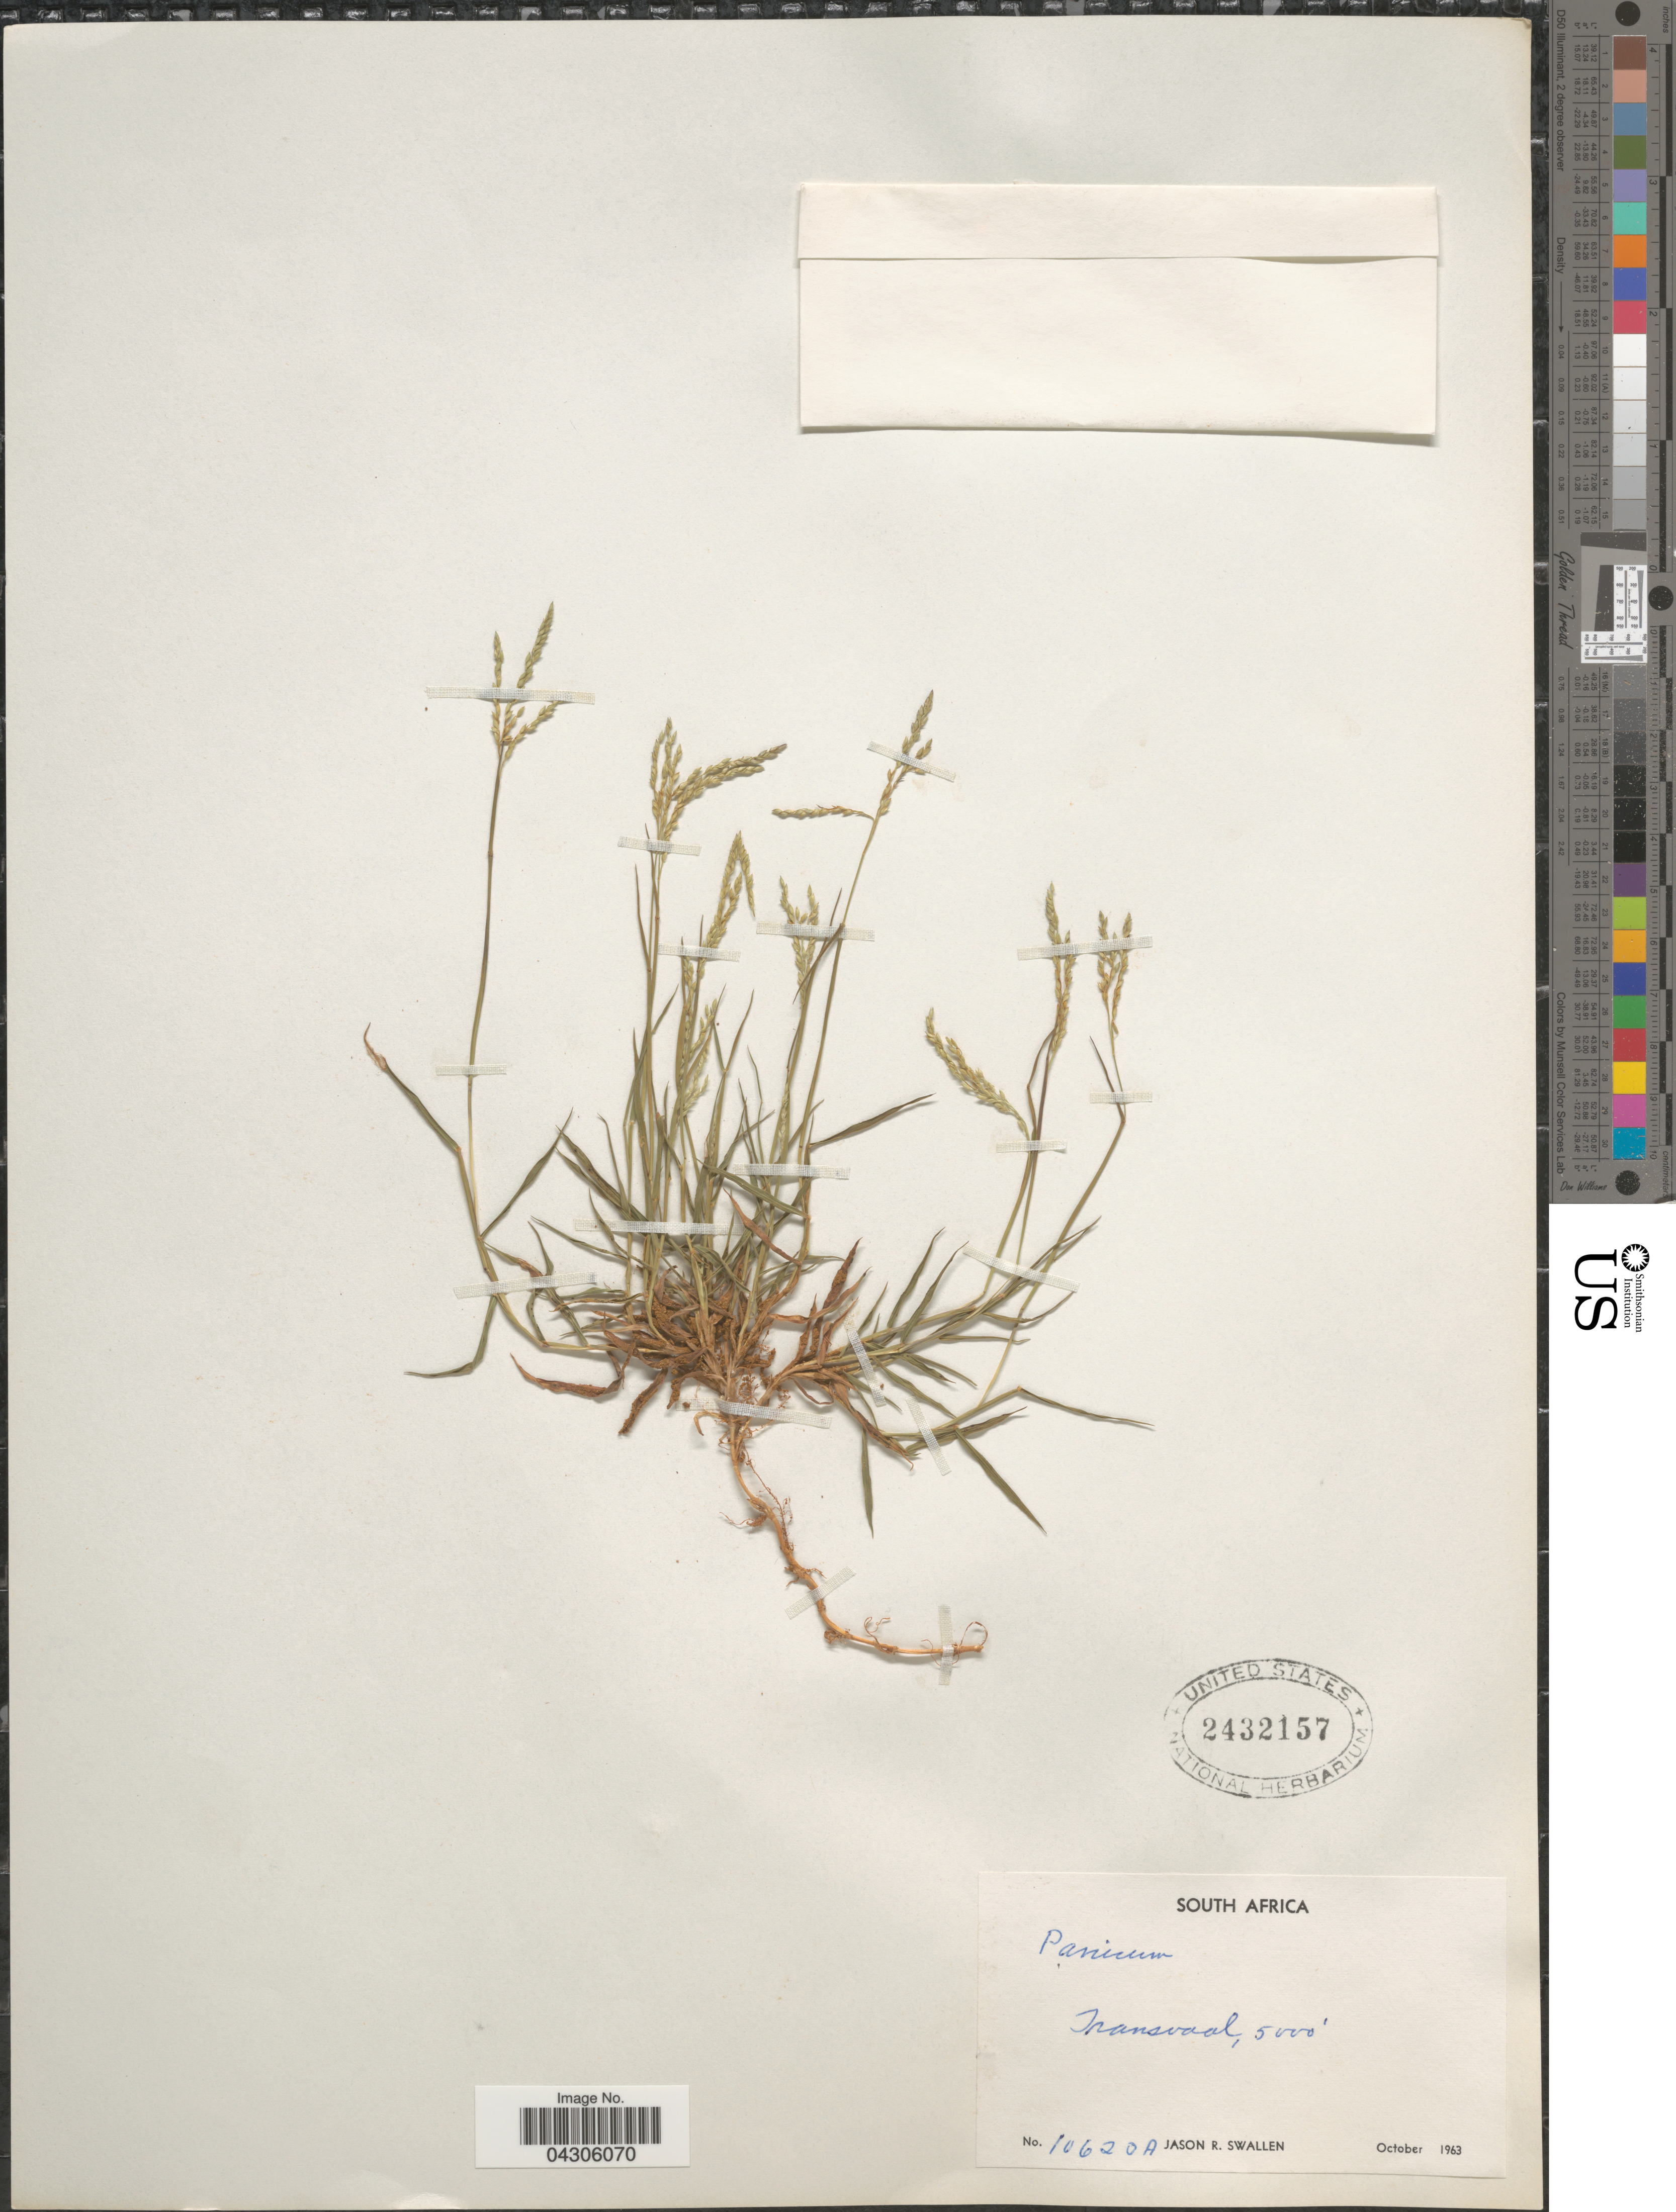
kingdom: Plantae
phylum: Tracheophyta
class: Liliopsida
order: Poales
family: Poaceae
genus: Digitaria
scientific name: Digitaria sp.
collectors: J. R. Swallen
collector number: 10620A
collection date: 1963-10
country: South Africa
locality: Transvaal.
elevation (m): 1524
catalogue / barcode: US 2432157